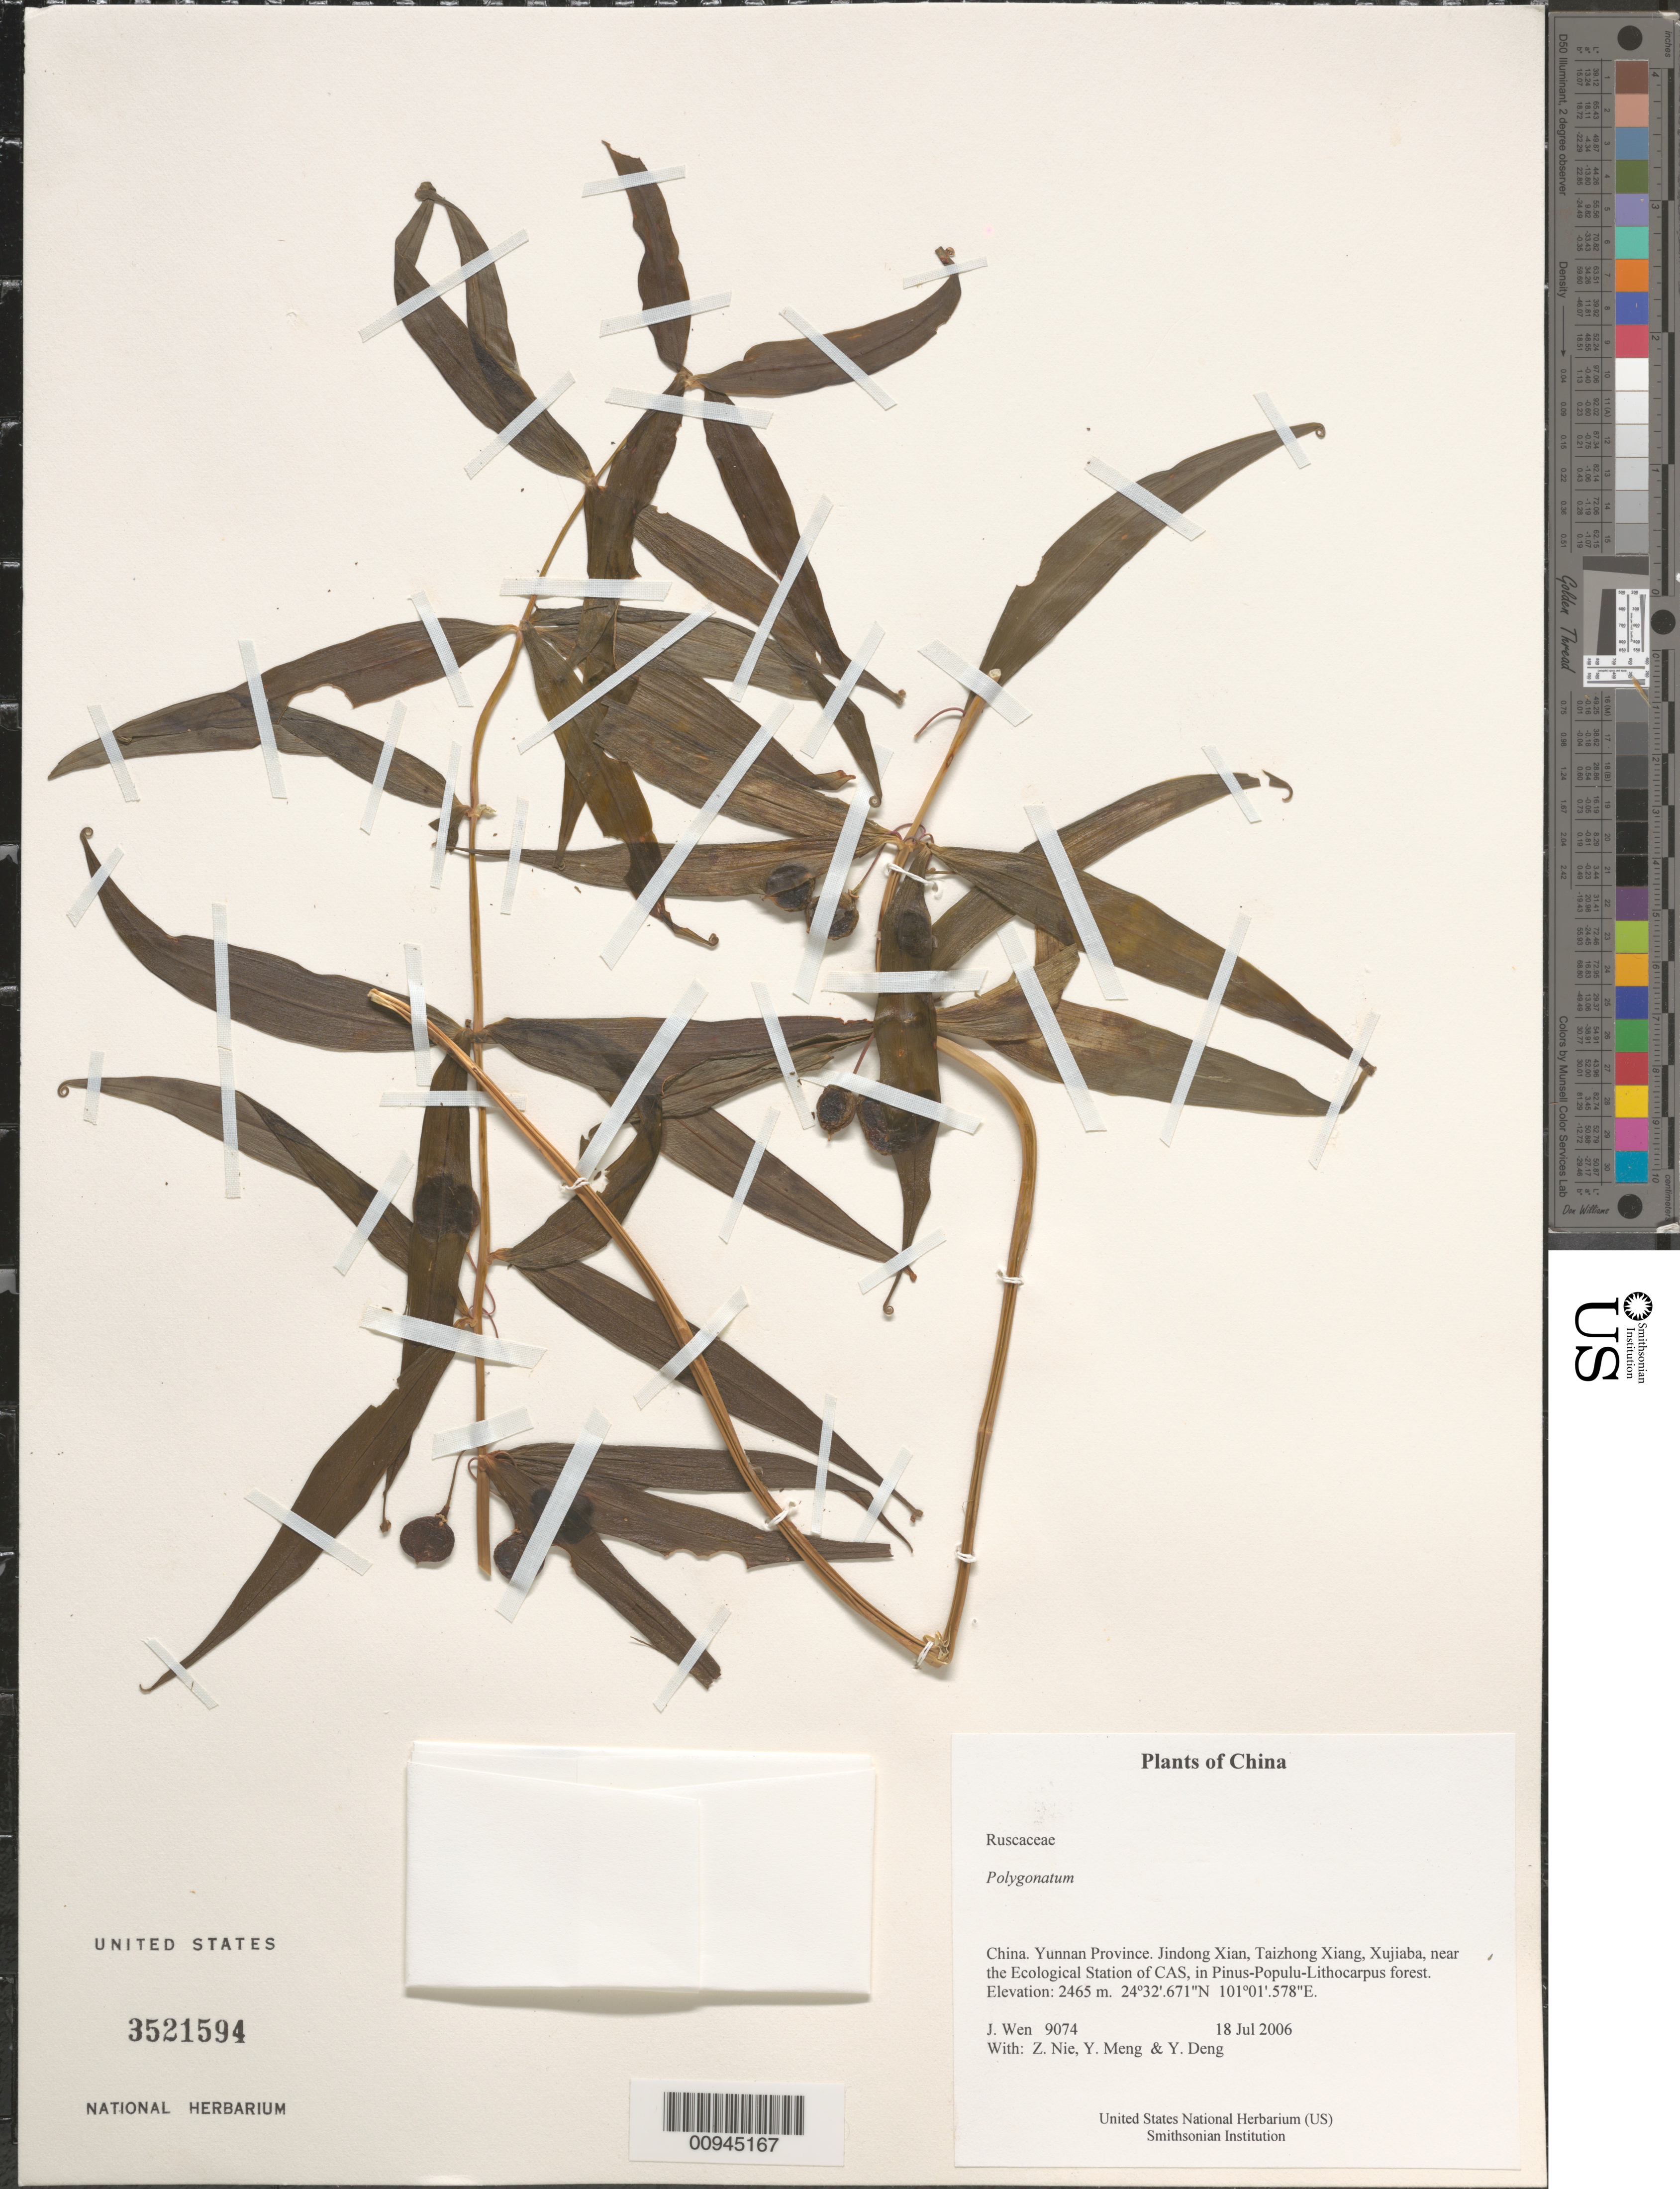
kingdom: Plantae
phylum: Tracheophyta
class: Liliopsida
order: Asparagales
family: Asparagaceae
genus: Polygonatum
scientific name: Polygonatum sp.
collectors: J. Wen, Z. Nie, Y. Meng & Y. Deng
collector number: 9074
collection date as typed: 18 Jul 2006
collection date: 2006-07-18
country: China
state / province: Yunnan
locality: Yunnan Province. Jindong Xian, Taizhong Xiang, Xujiaba, near the Ecological Station of CAS, in Pinus-Populu-Lithocarpus forest.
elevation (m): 2465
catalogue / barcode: US 3521594